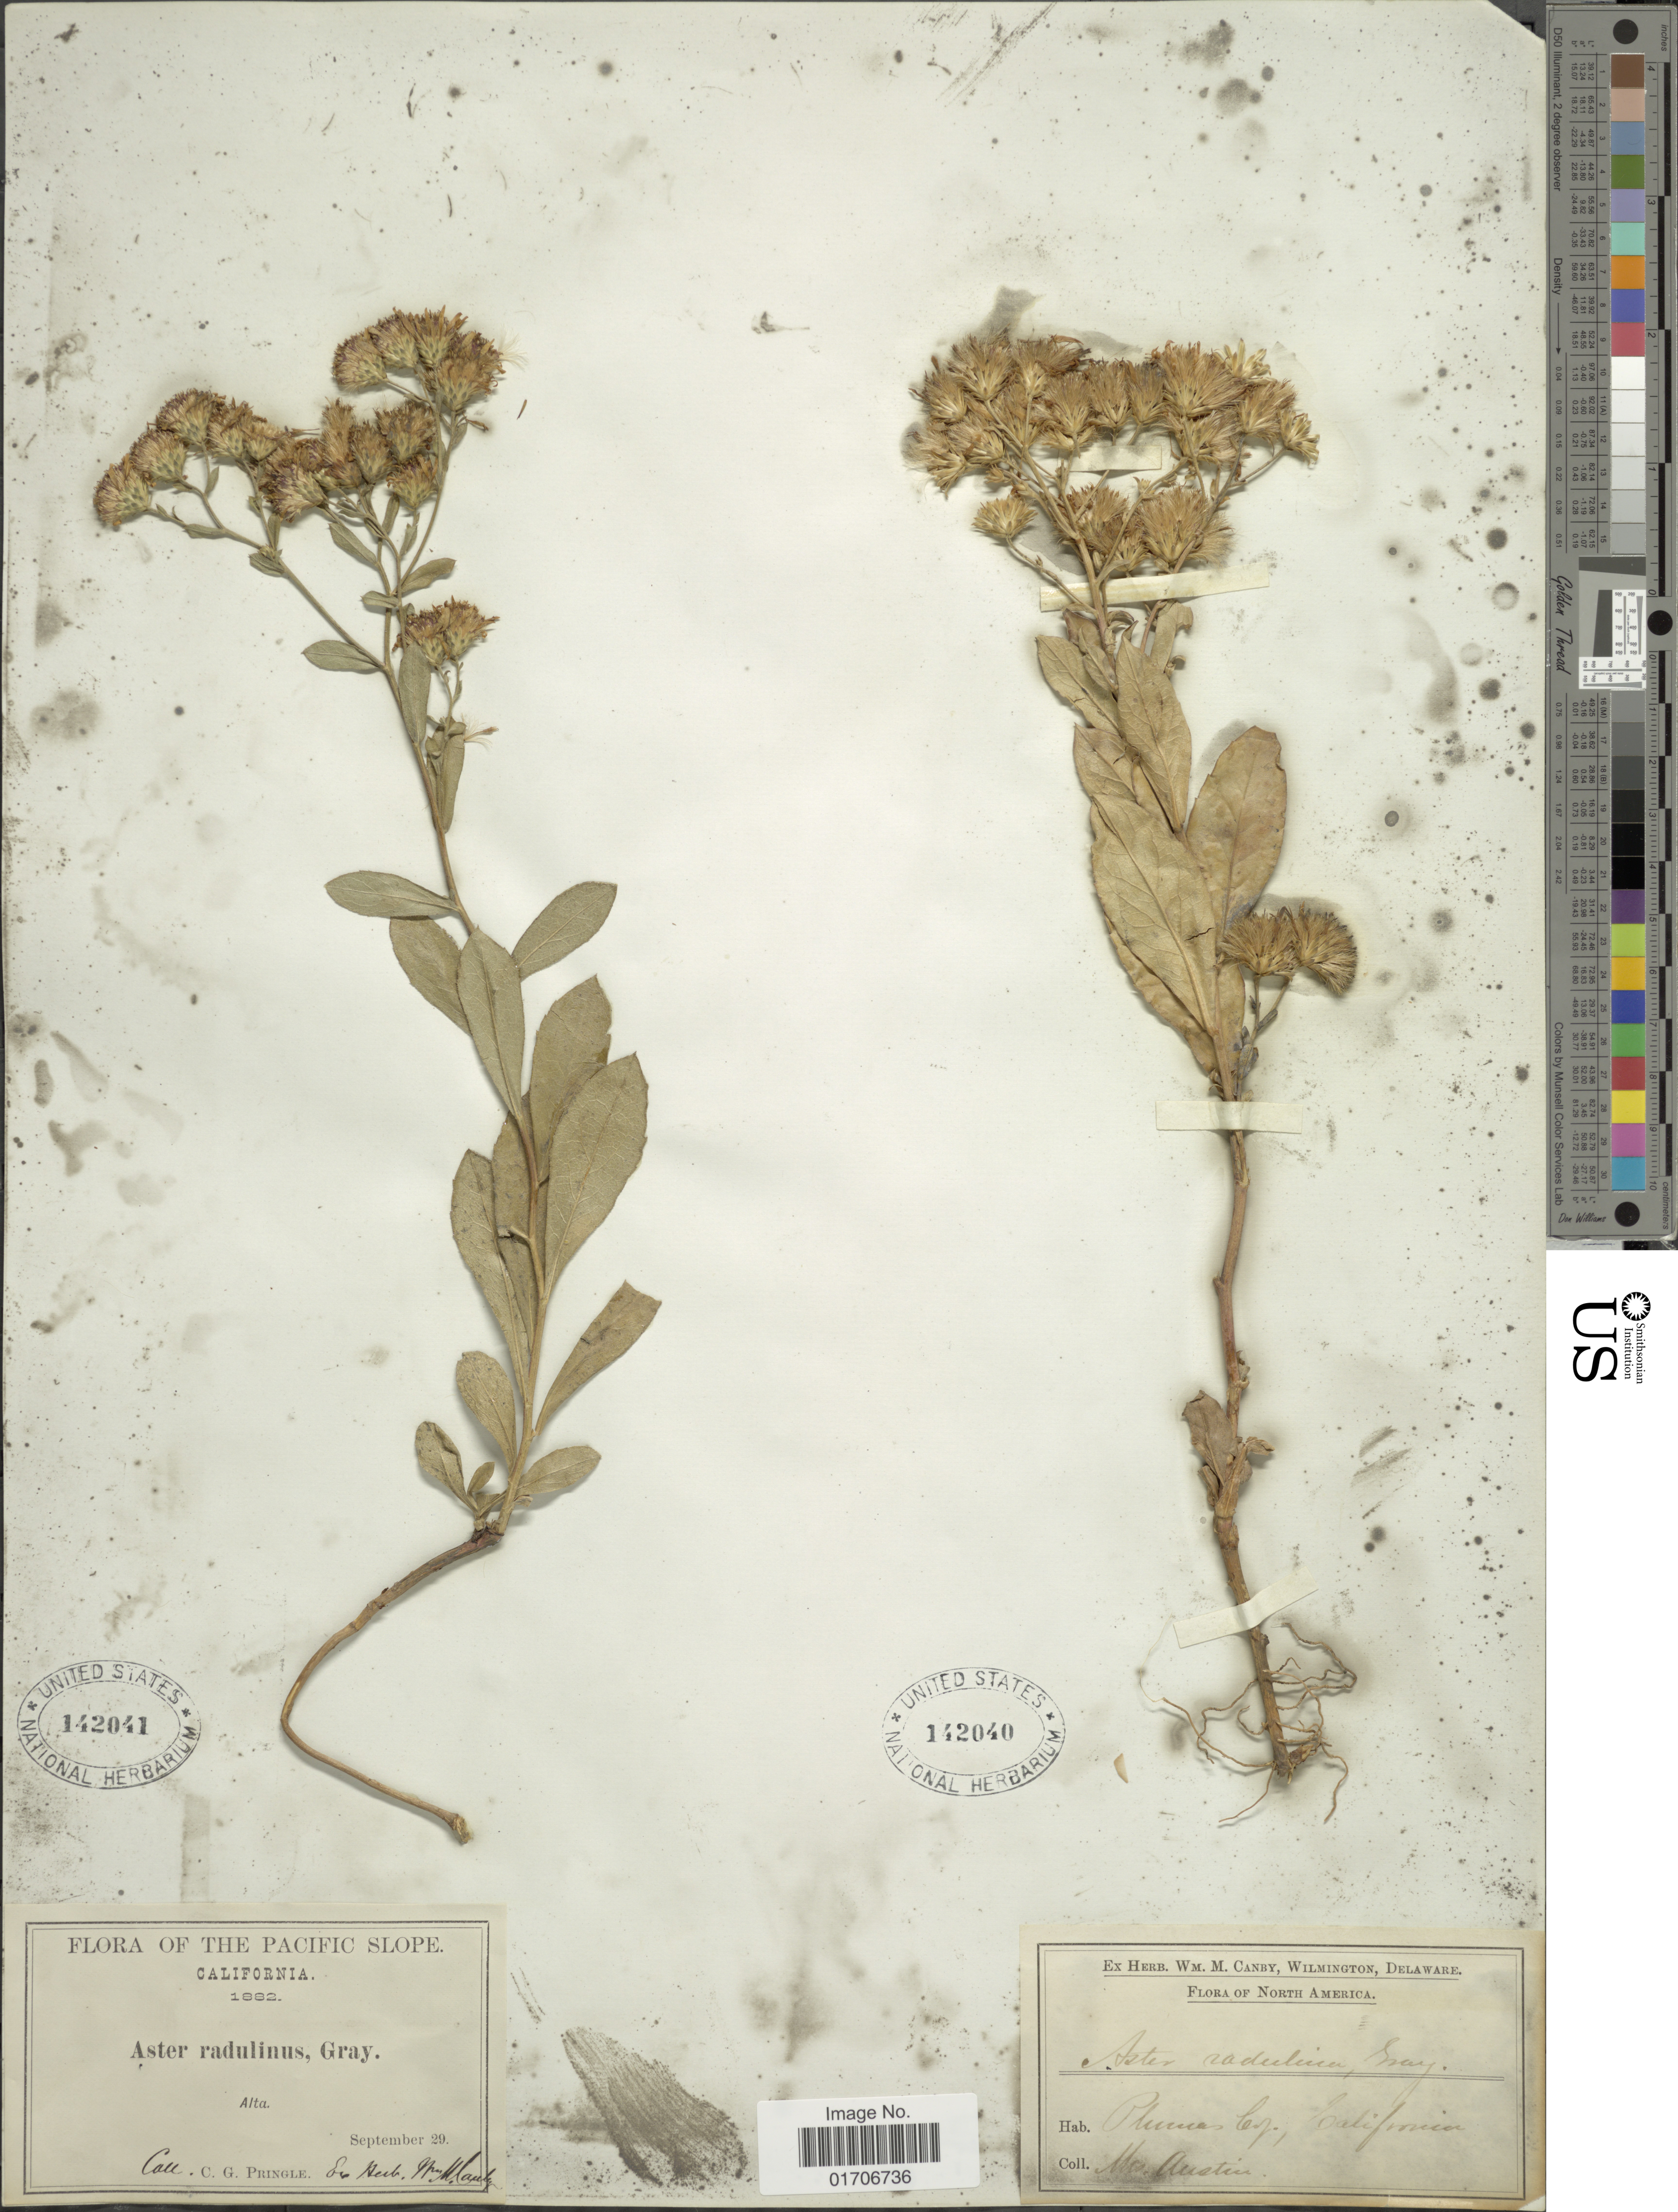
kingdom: Plantae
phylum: Tracheophyta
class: Magnoliopsida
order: Asterales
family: Asteraceae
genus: Eurybia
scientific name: Eurybia radulina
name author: (A. Gray) G.L. Nesom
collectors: C. G. Pringle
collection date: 1882-09-29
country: United States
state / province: California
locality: Pacific Slope. Alta.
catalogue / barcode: US 142041-2